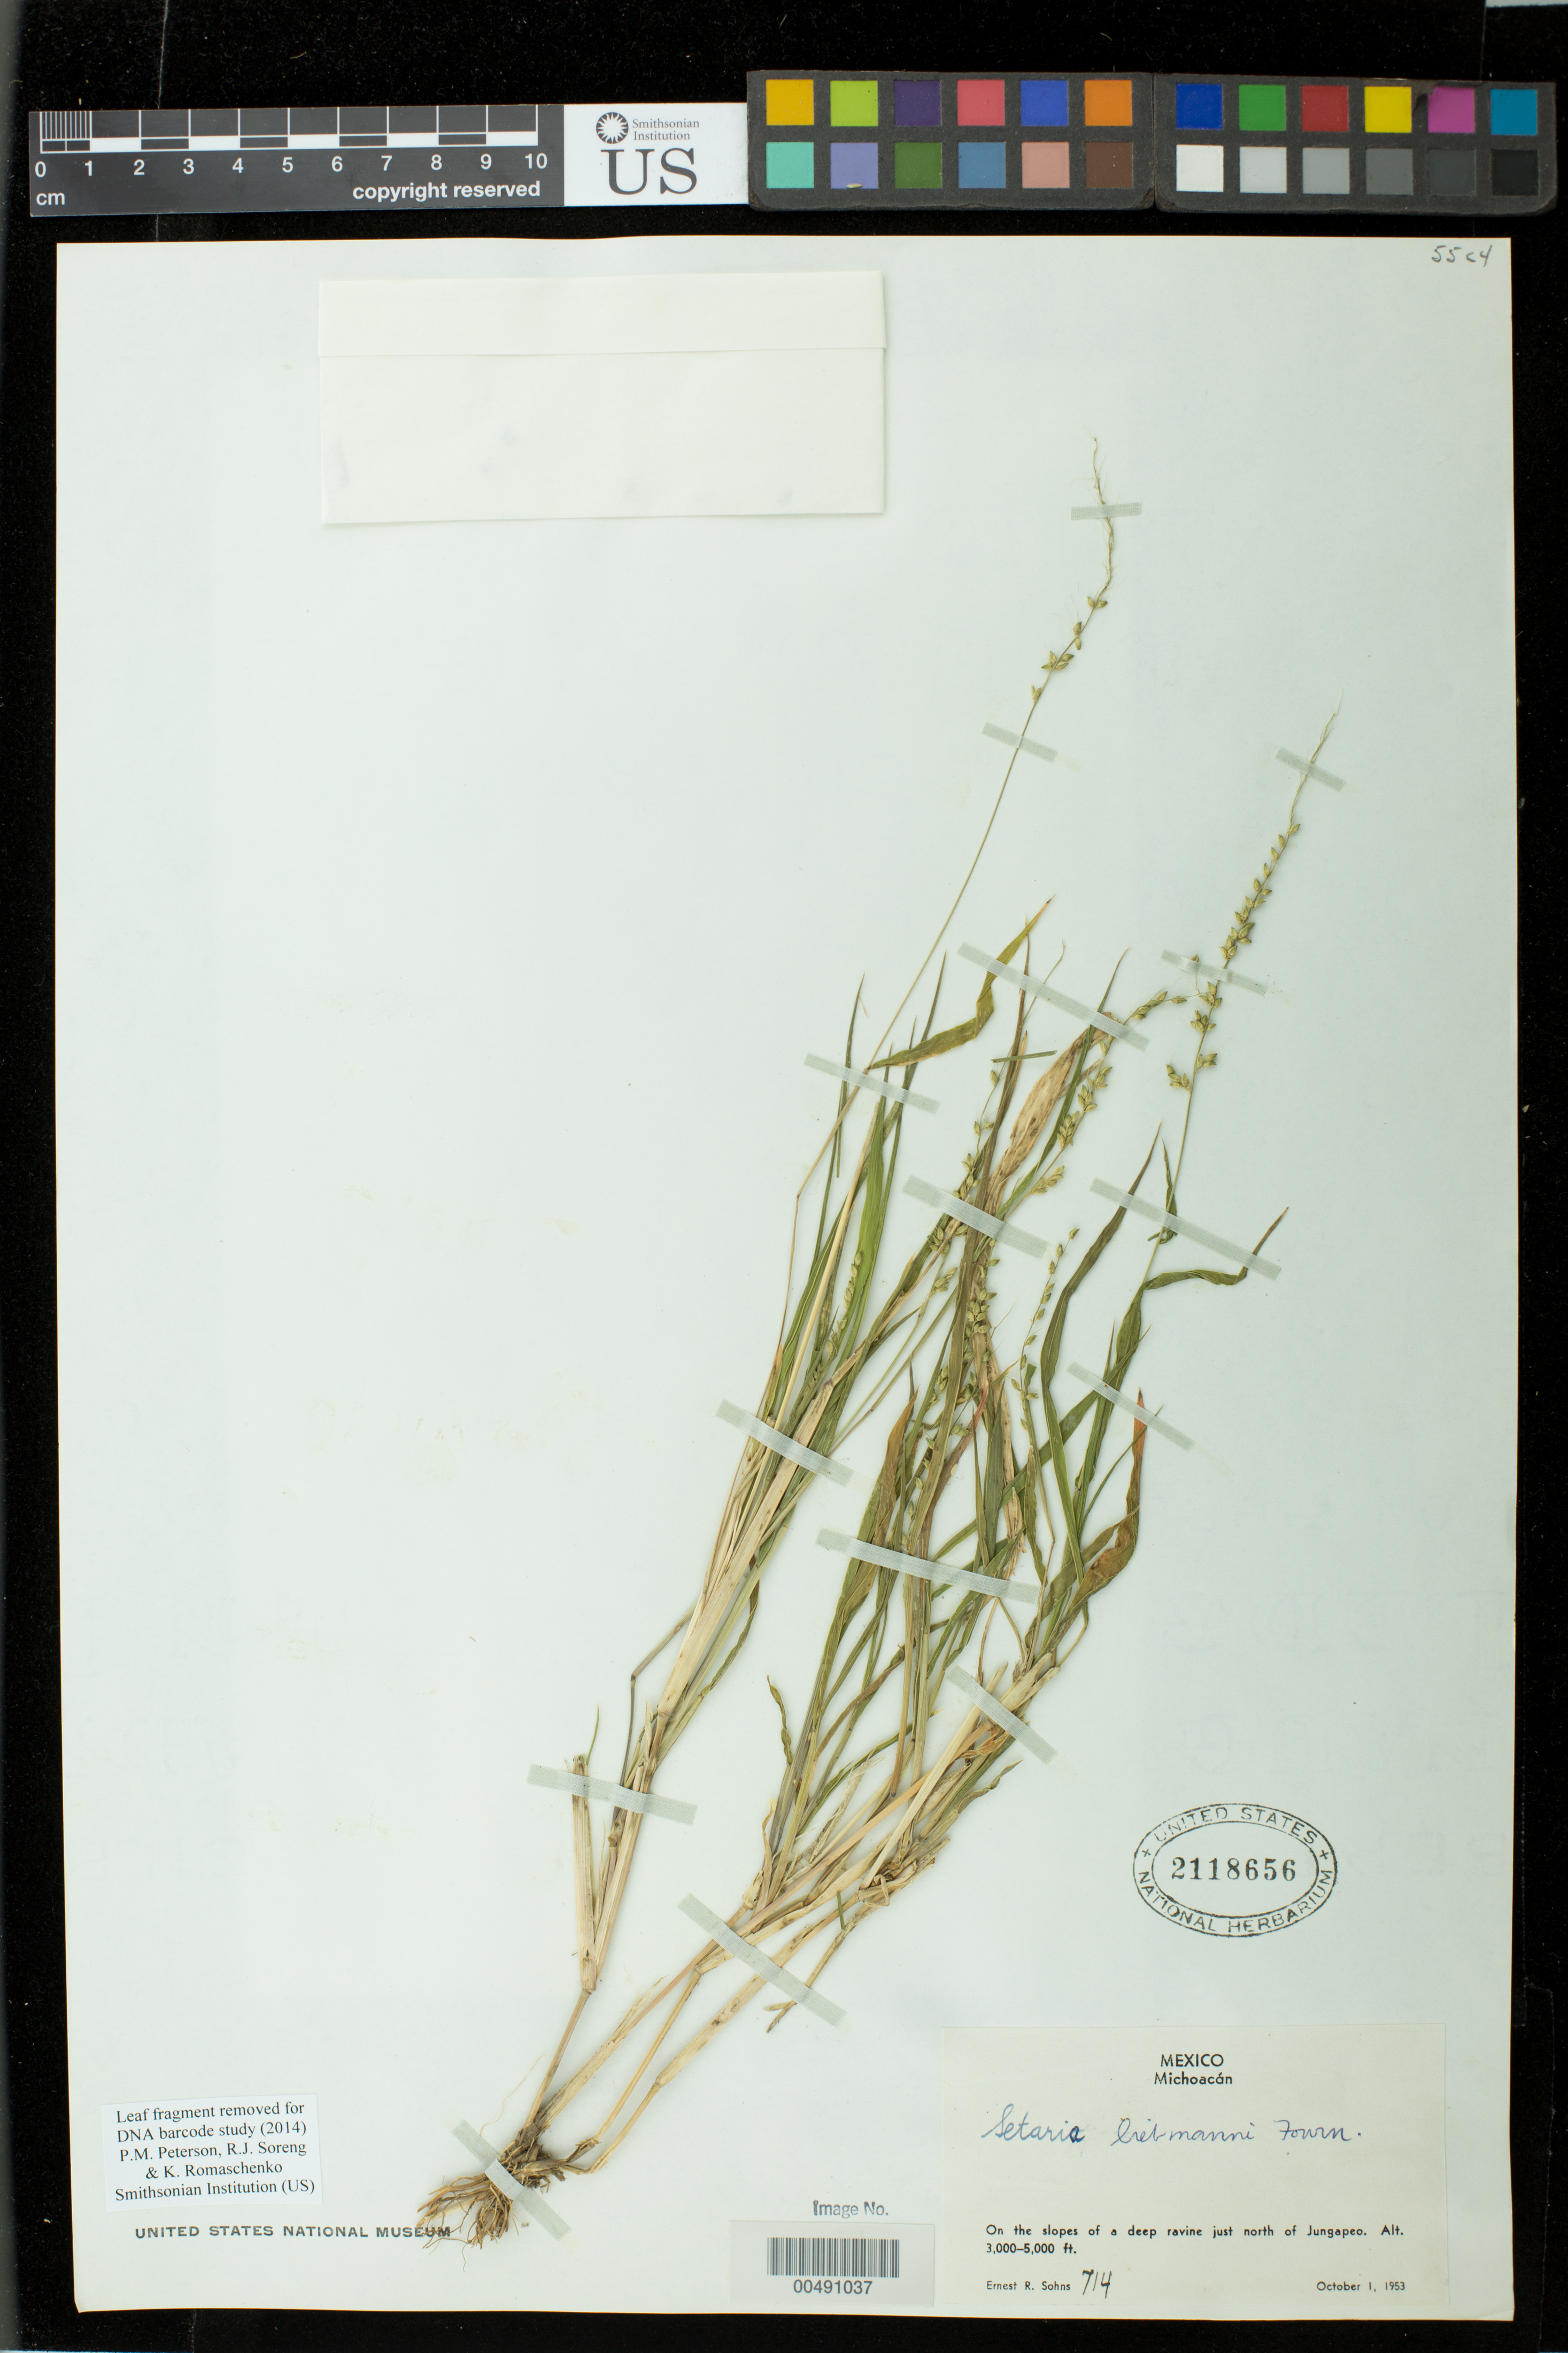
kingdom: Plantae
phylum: Tracheophyta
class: Liliopsida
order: Poales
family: Poaceae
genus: Setaria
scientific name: Setaria liebmannii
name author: E. Fourn.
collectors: E. R. Sohns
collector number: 714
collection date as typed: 1 Oct 1953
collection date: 1953-10-01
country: Mexico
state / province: Michoacán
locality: Just N of Jungapeo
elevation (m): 914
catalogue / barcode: US 2118656